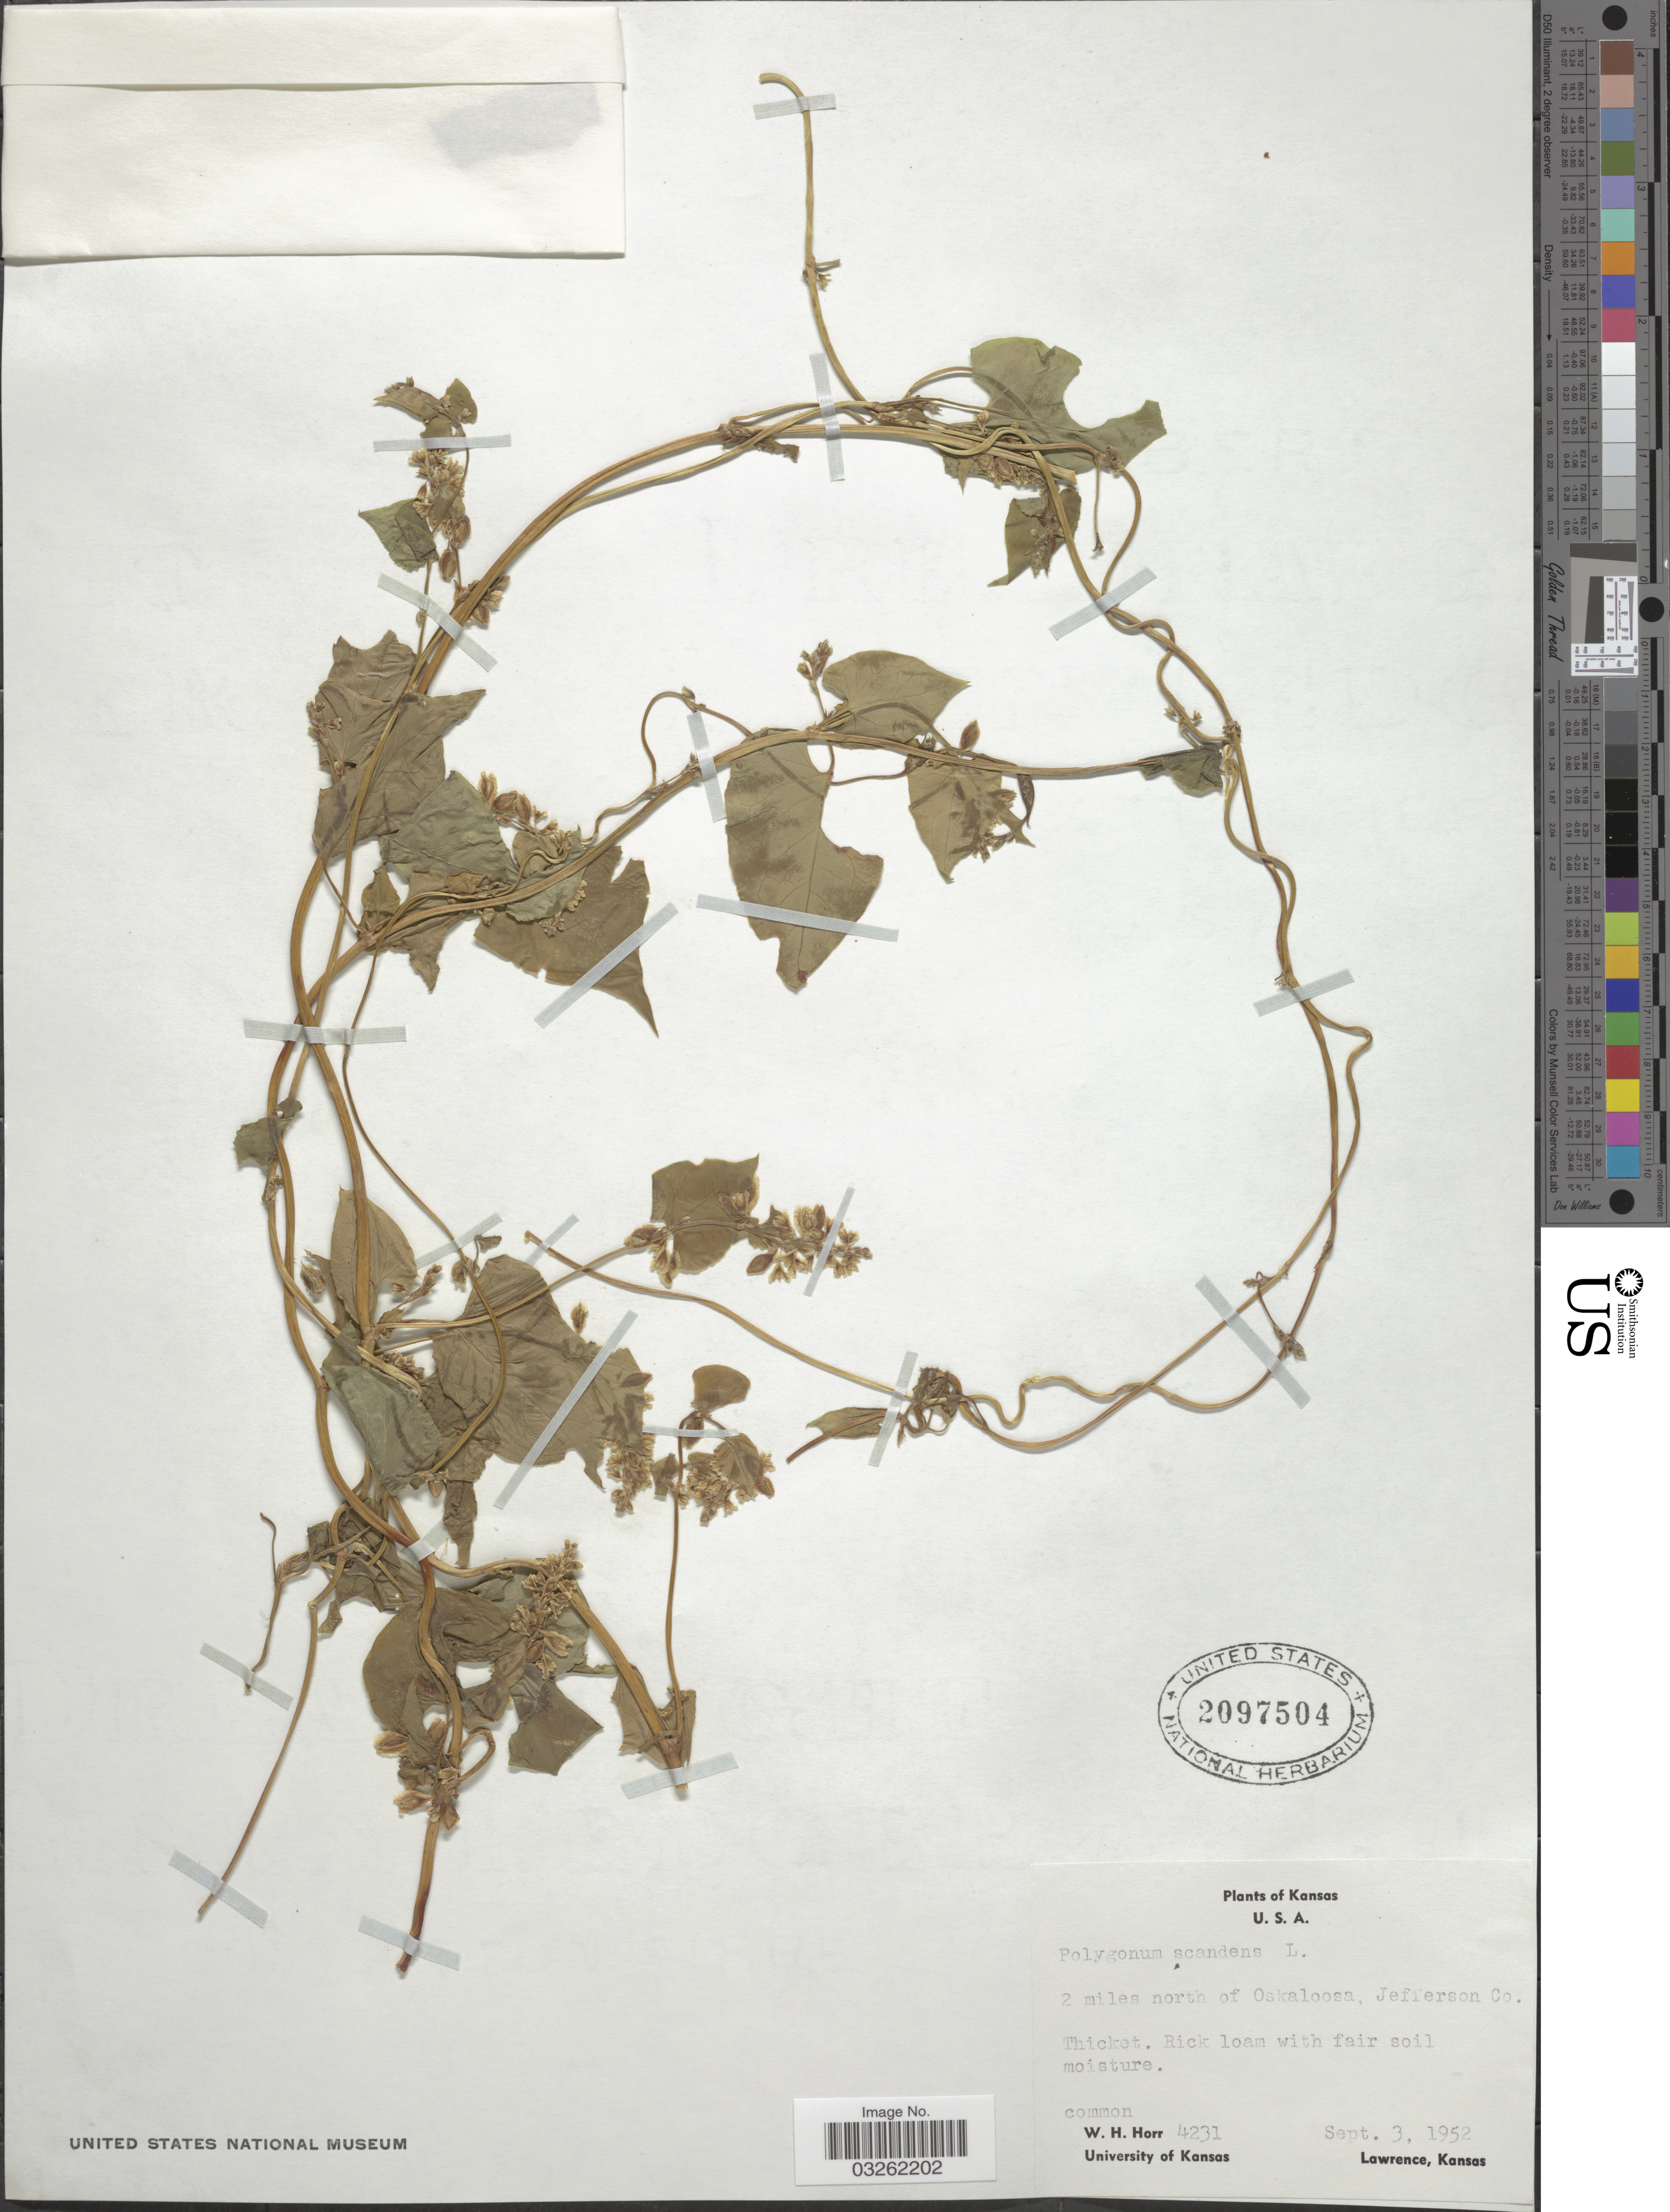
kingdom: Plantae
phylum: Tracheophyta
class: Magnoliopsida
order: Caryophyllales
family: Polygonaceae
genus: Fallopia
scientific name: Fallopia scandens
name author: (L.) Holub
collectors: W. H. Horr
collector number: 4231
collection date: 1952-09-03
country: United States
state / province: Kansas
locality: U.S.A. 2 miles north of Oskaloosa, Jefferson Co.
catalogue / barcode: US 2097504